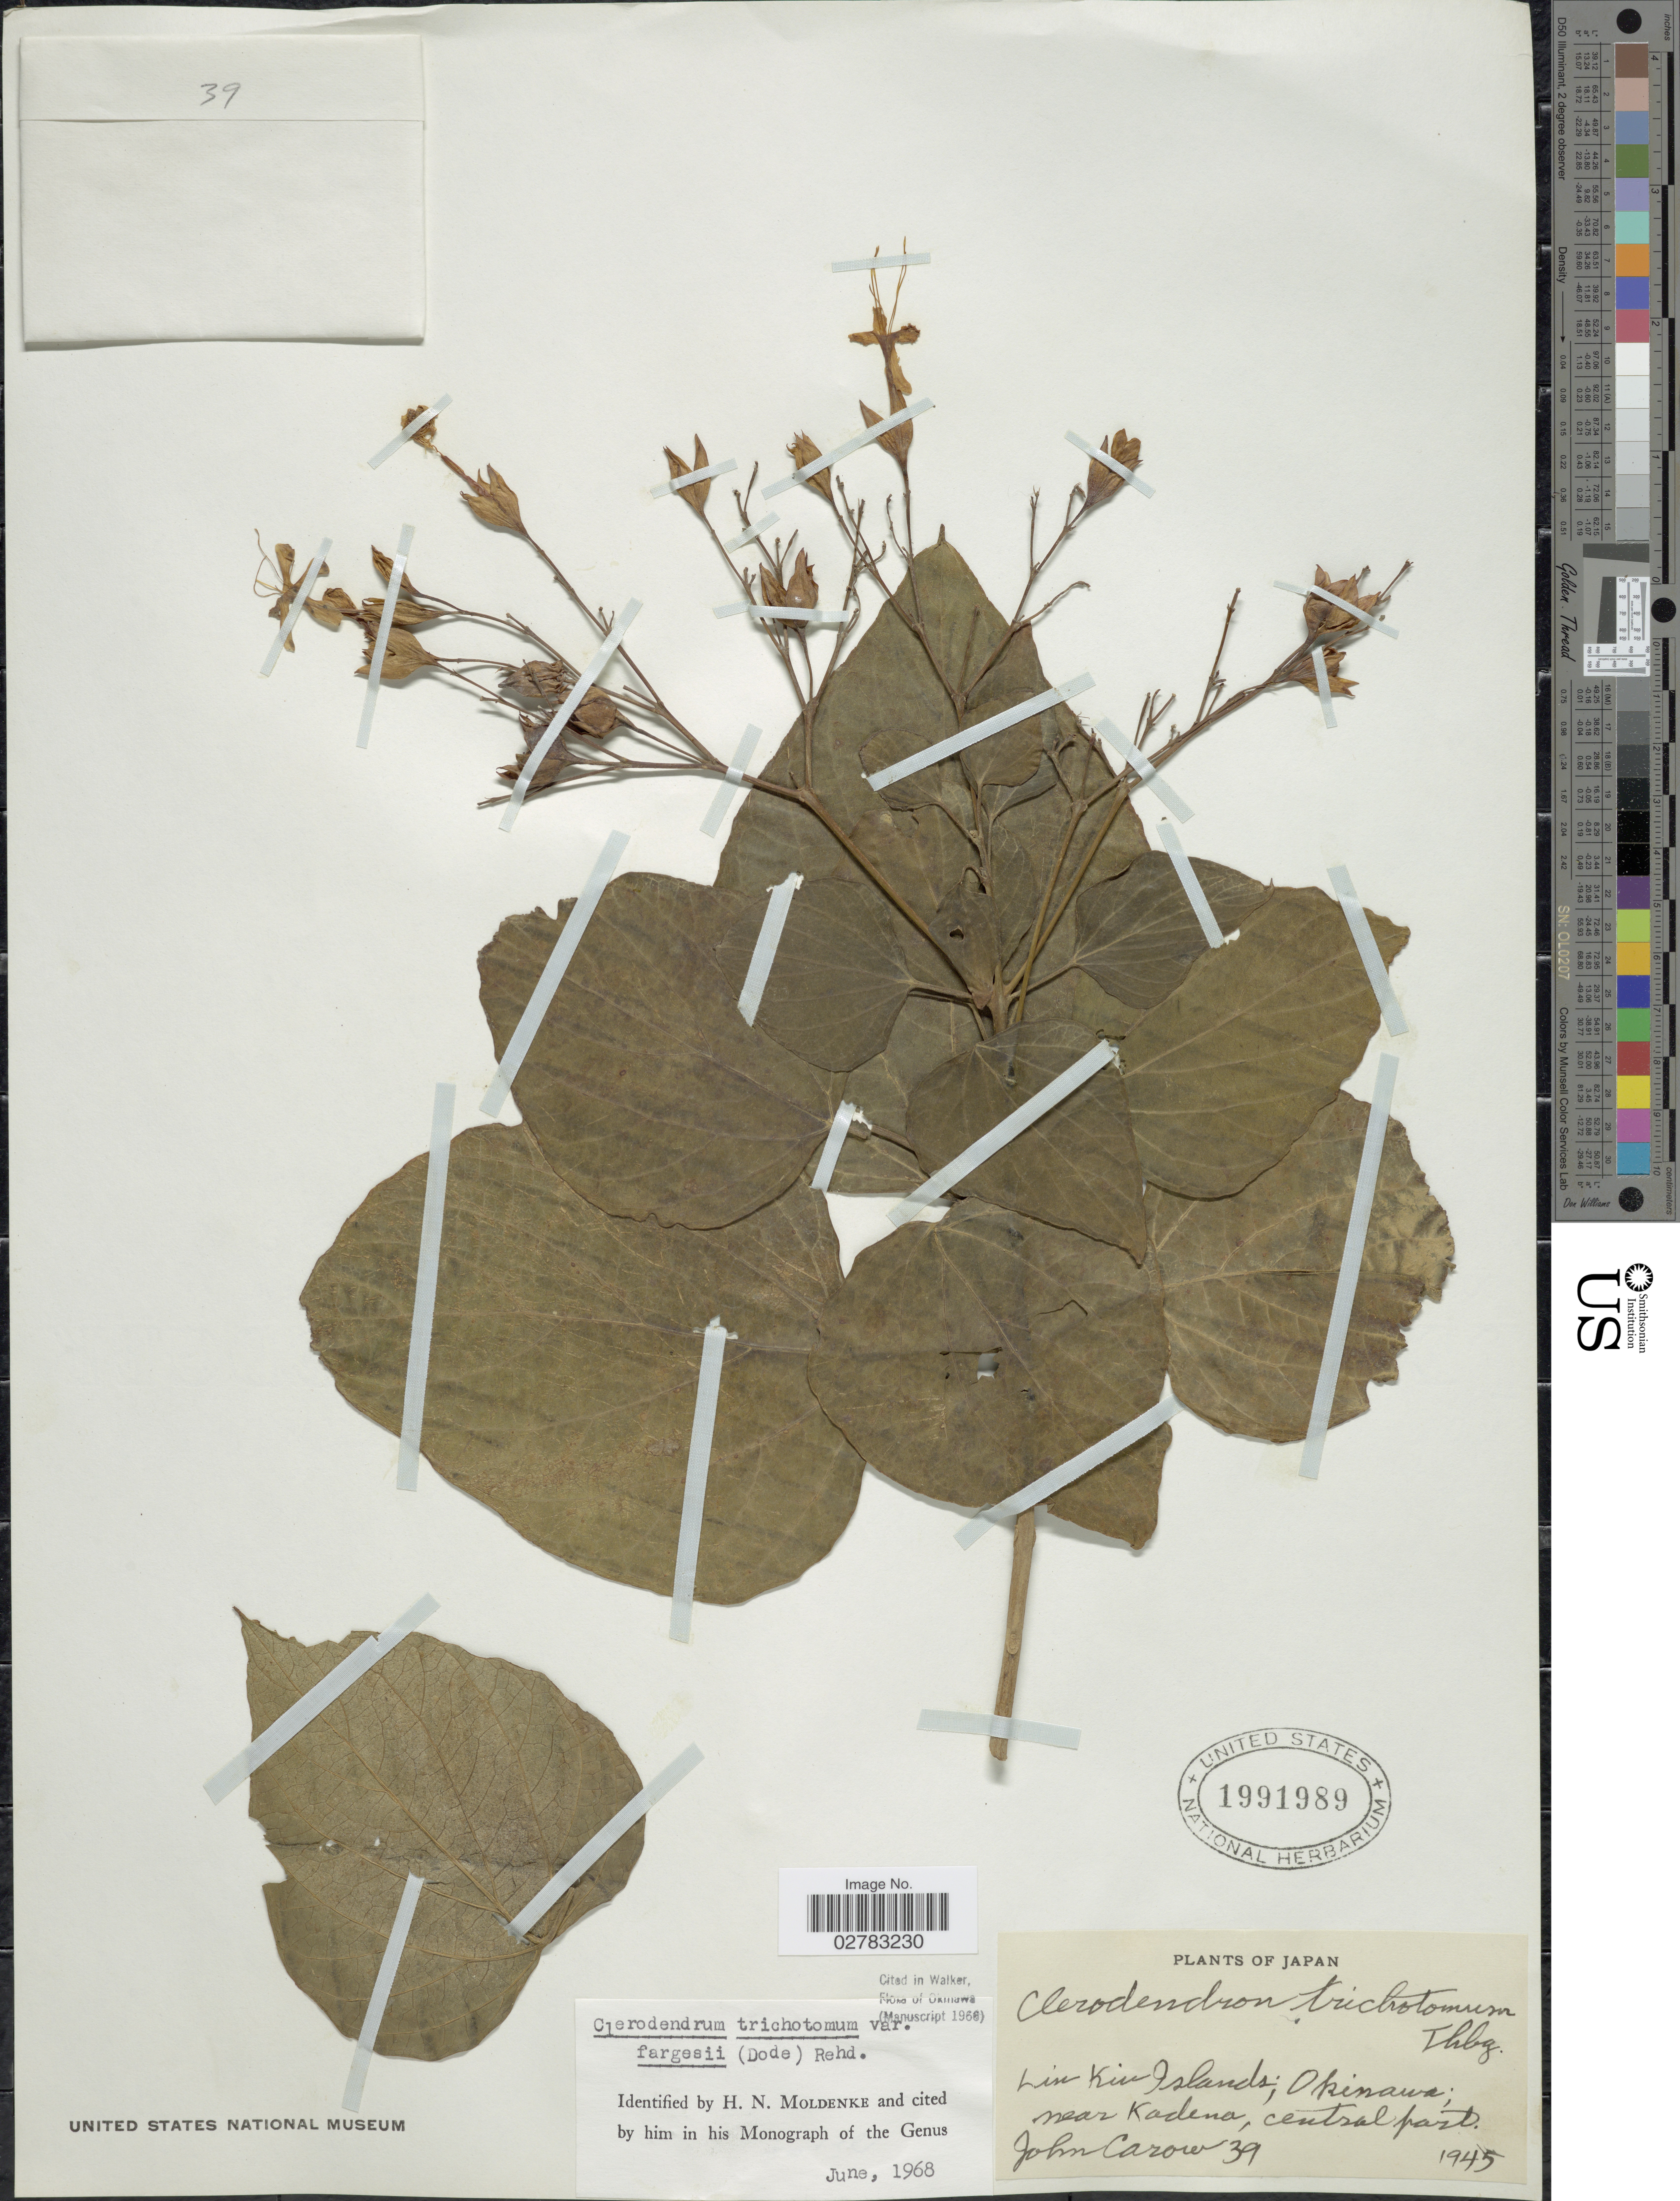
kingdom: Plantae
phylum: Tracheophyta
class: Magnoliopsida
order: Lamiales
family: Lamiaceae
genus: Clerodendrum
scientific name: Clerodendrum trichotomum var. fargesii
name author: (Dode) Rehder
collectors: J. Carow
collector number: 39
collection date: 1945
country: Japan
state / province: Okinawa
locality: Liu Kiu Islands, near Kadena, central part.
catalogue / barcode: US 1991989